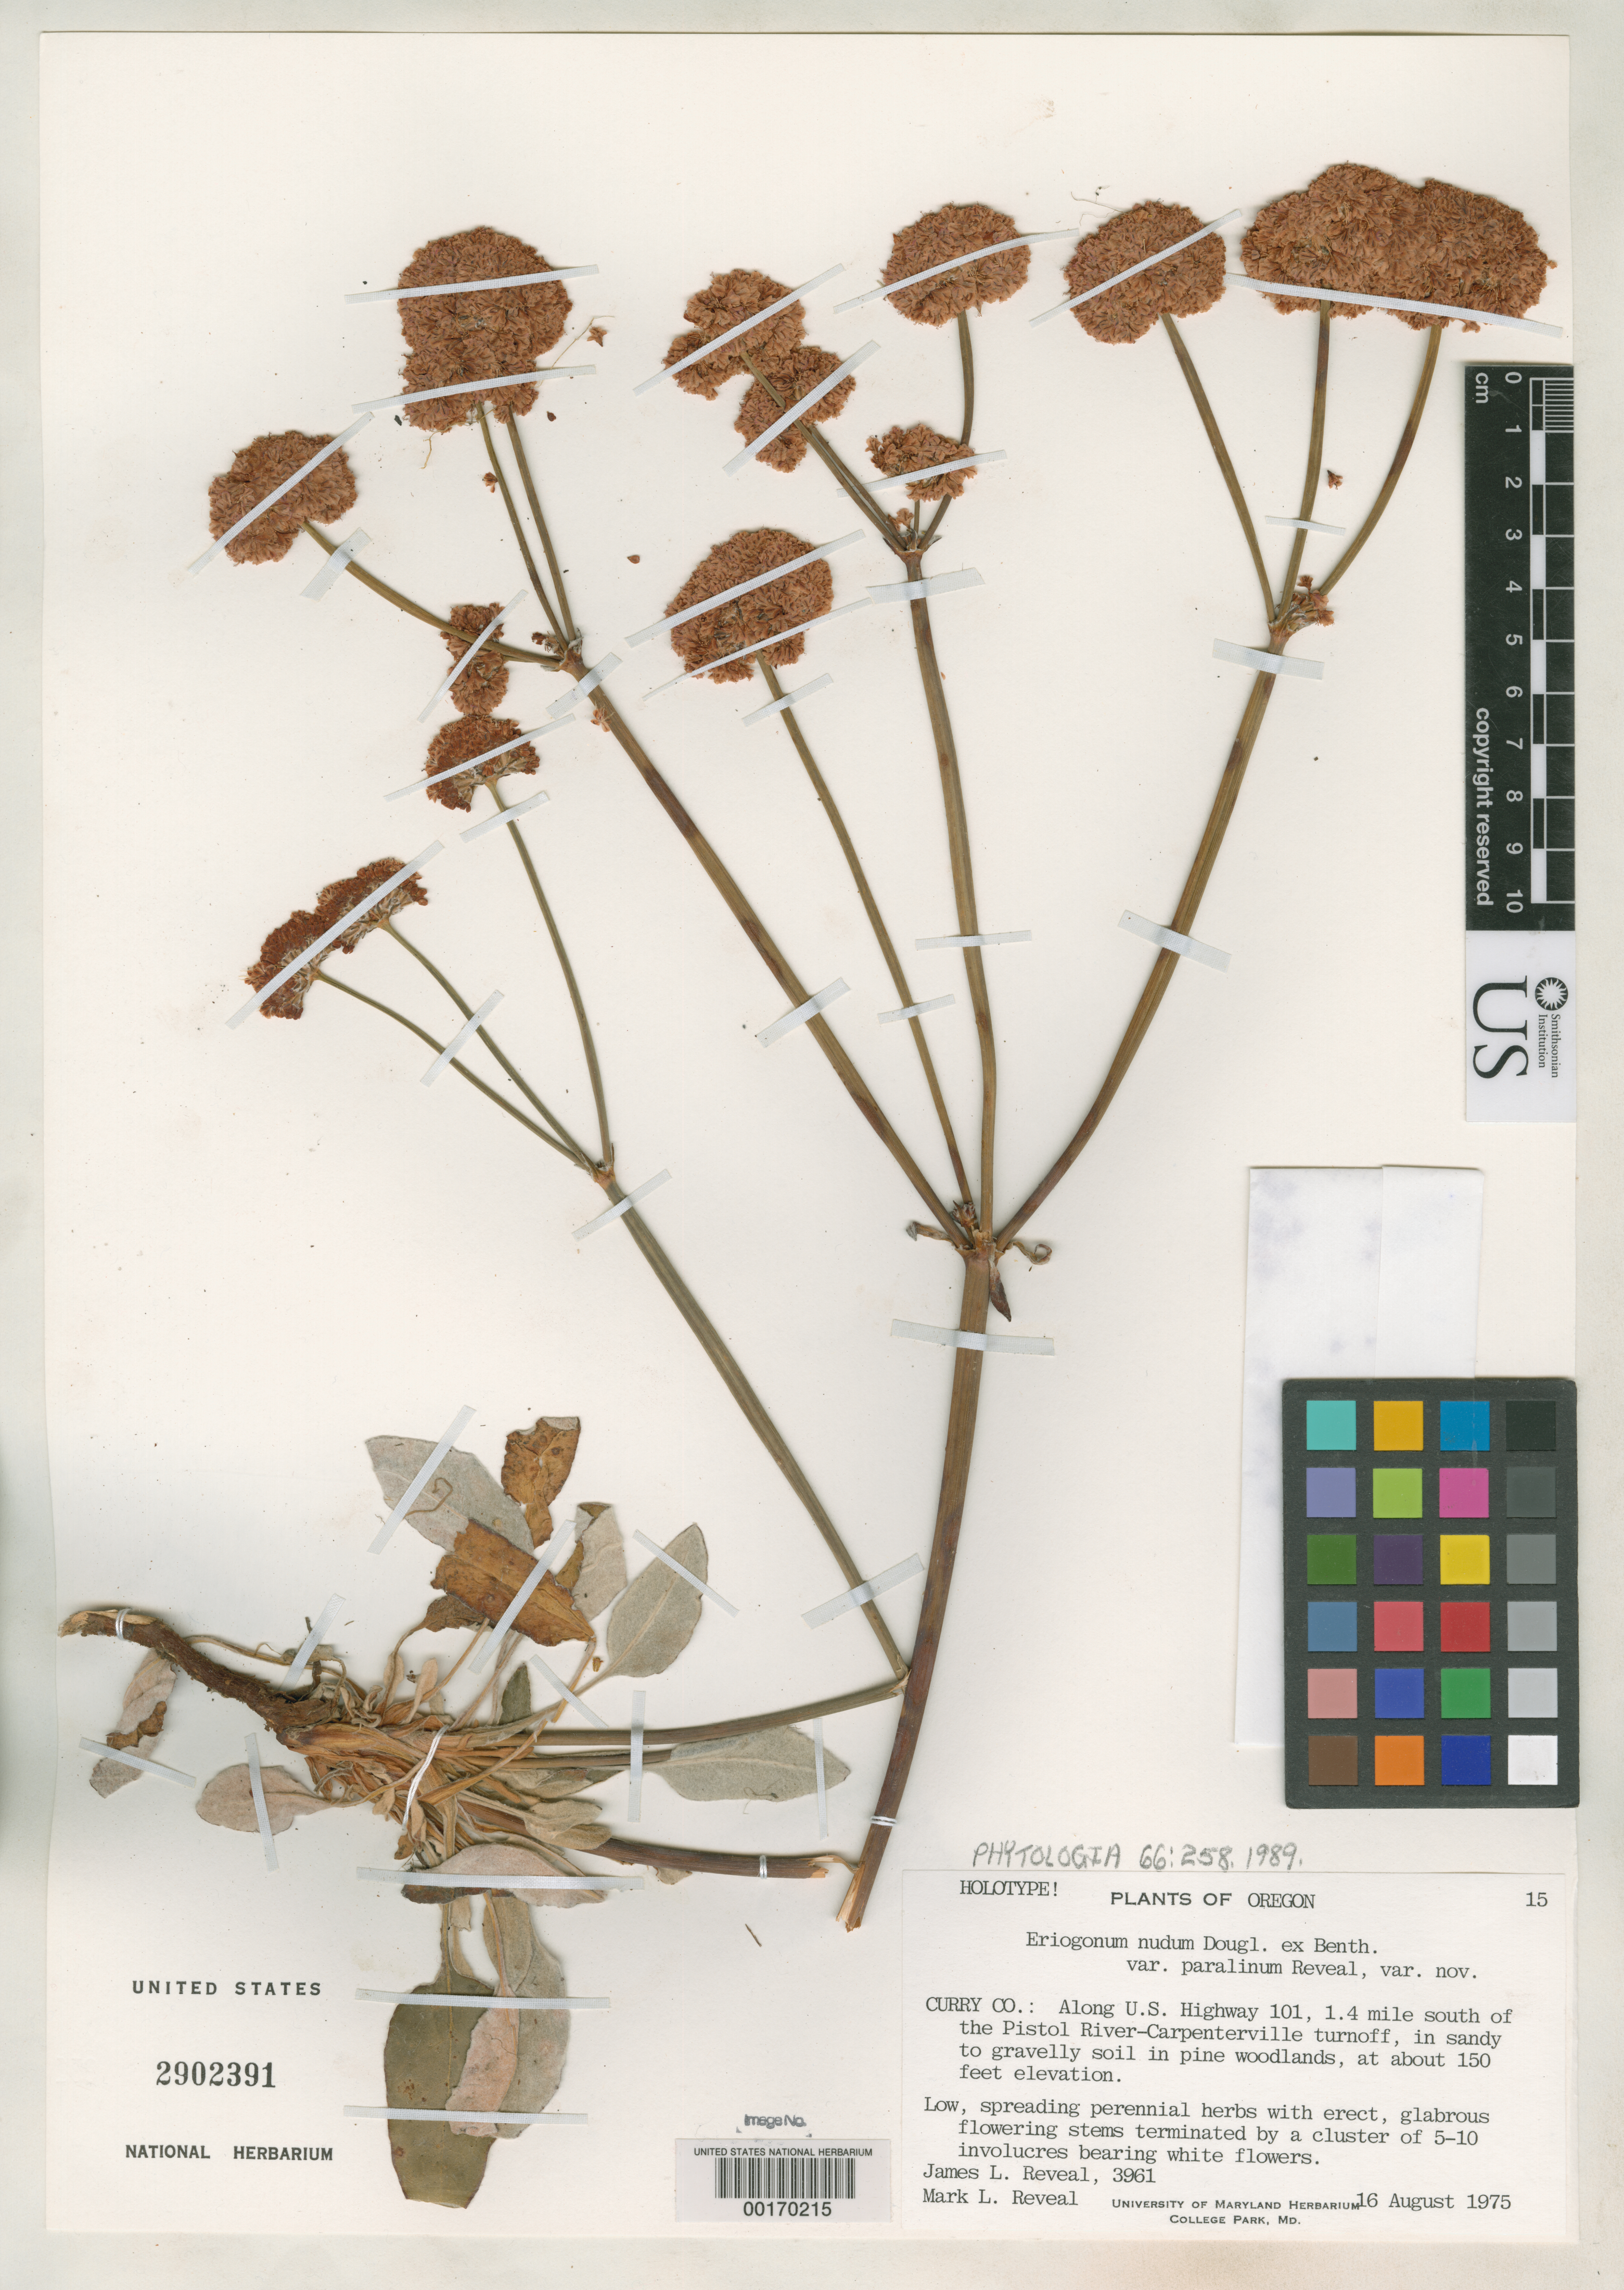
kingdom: Plantae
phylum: Tracheophyta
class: Magnoliopsida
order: Caryophyllales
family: Polygonaceae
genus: Eriogonum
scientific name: Eriogonum nudum var. paralinum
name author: Reveal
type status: Holotype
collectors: J. L. Reveal & M. L. Reveal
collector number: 3961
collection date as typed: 16 Aug 1975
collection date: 1975-08-16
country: United States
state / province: Oregon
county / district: Curry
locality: Along U.S. Hwy 101, 1.4 mi S of Pistol River-Carpenterville Turnoff.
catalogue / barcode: US 2902391